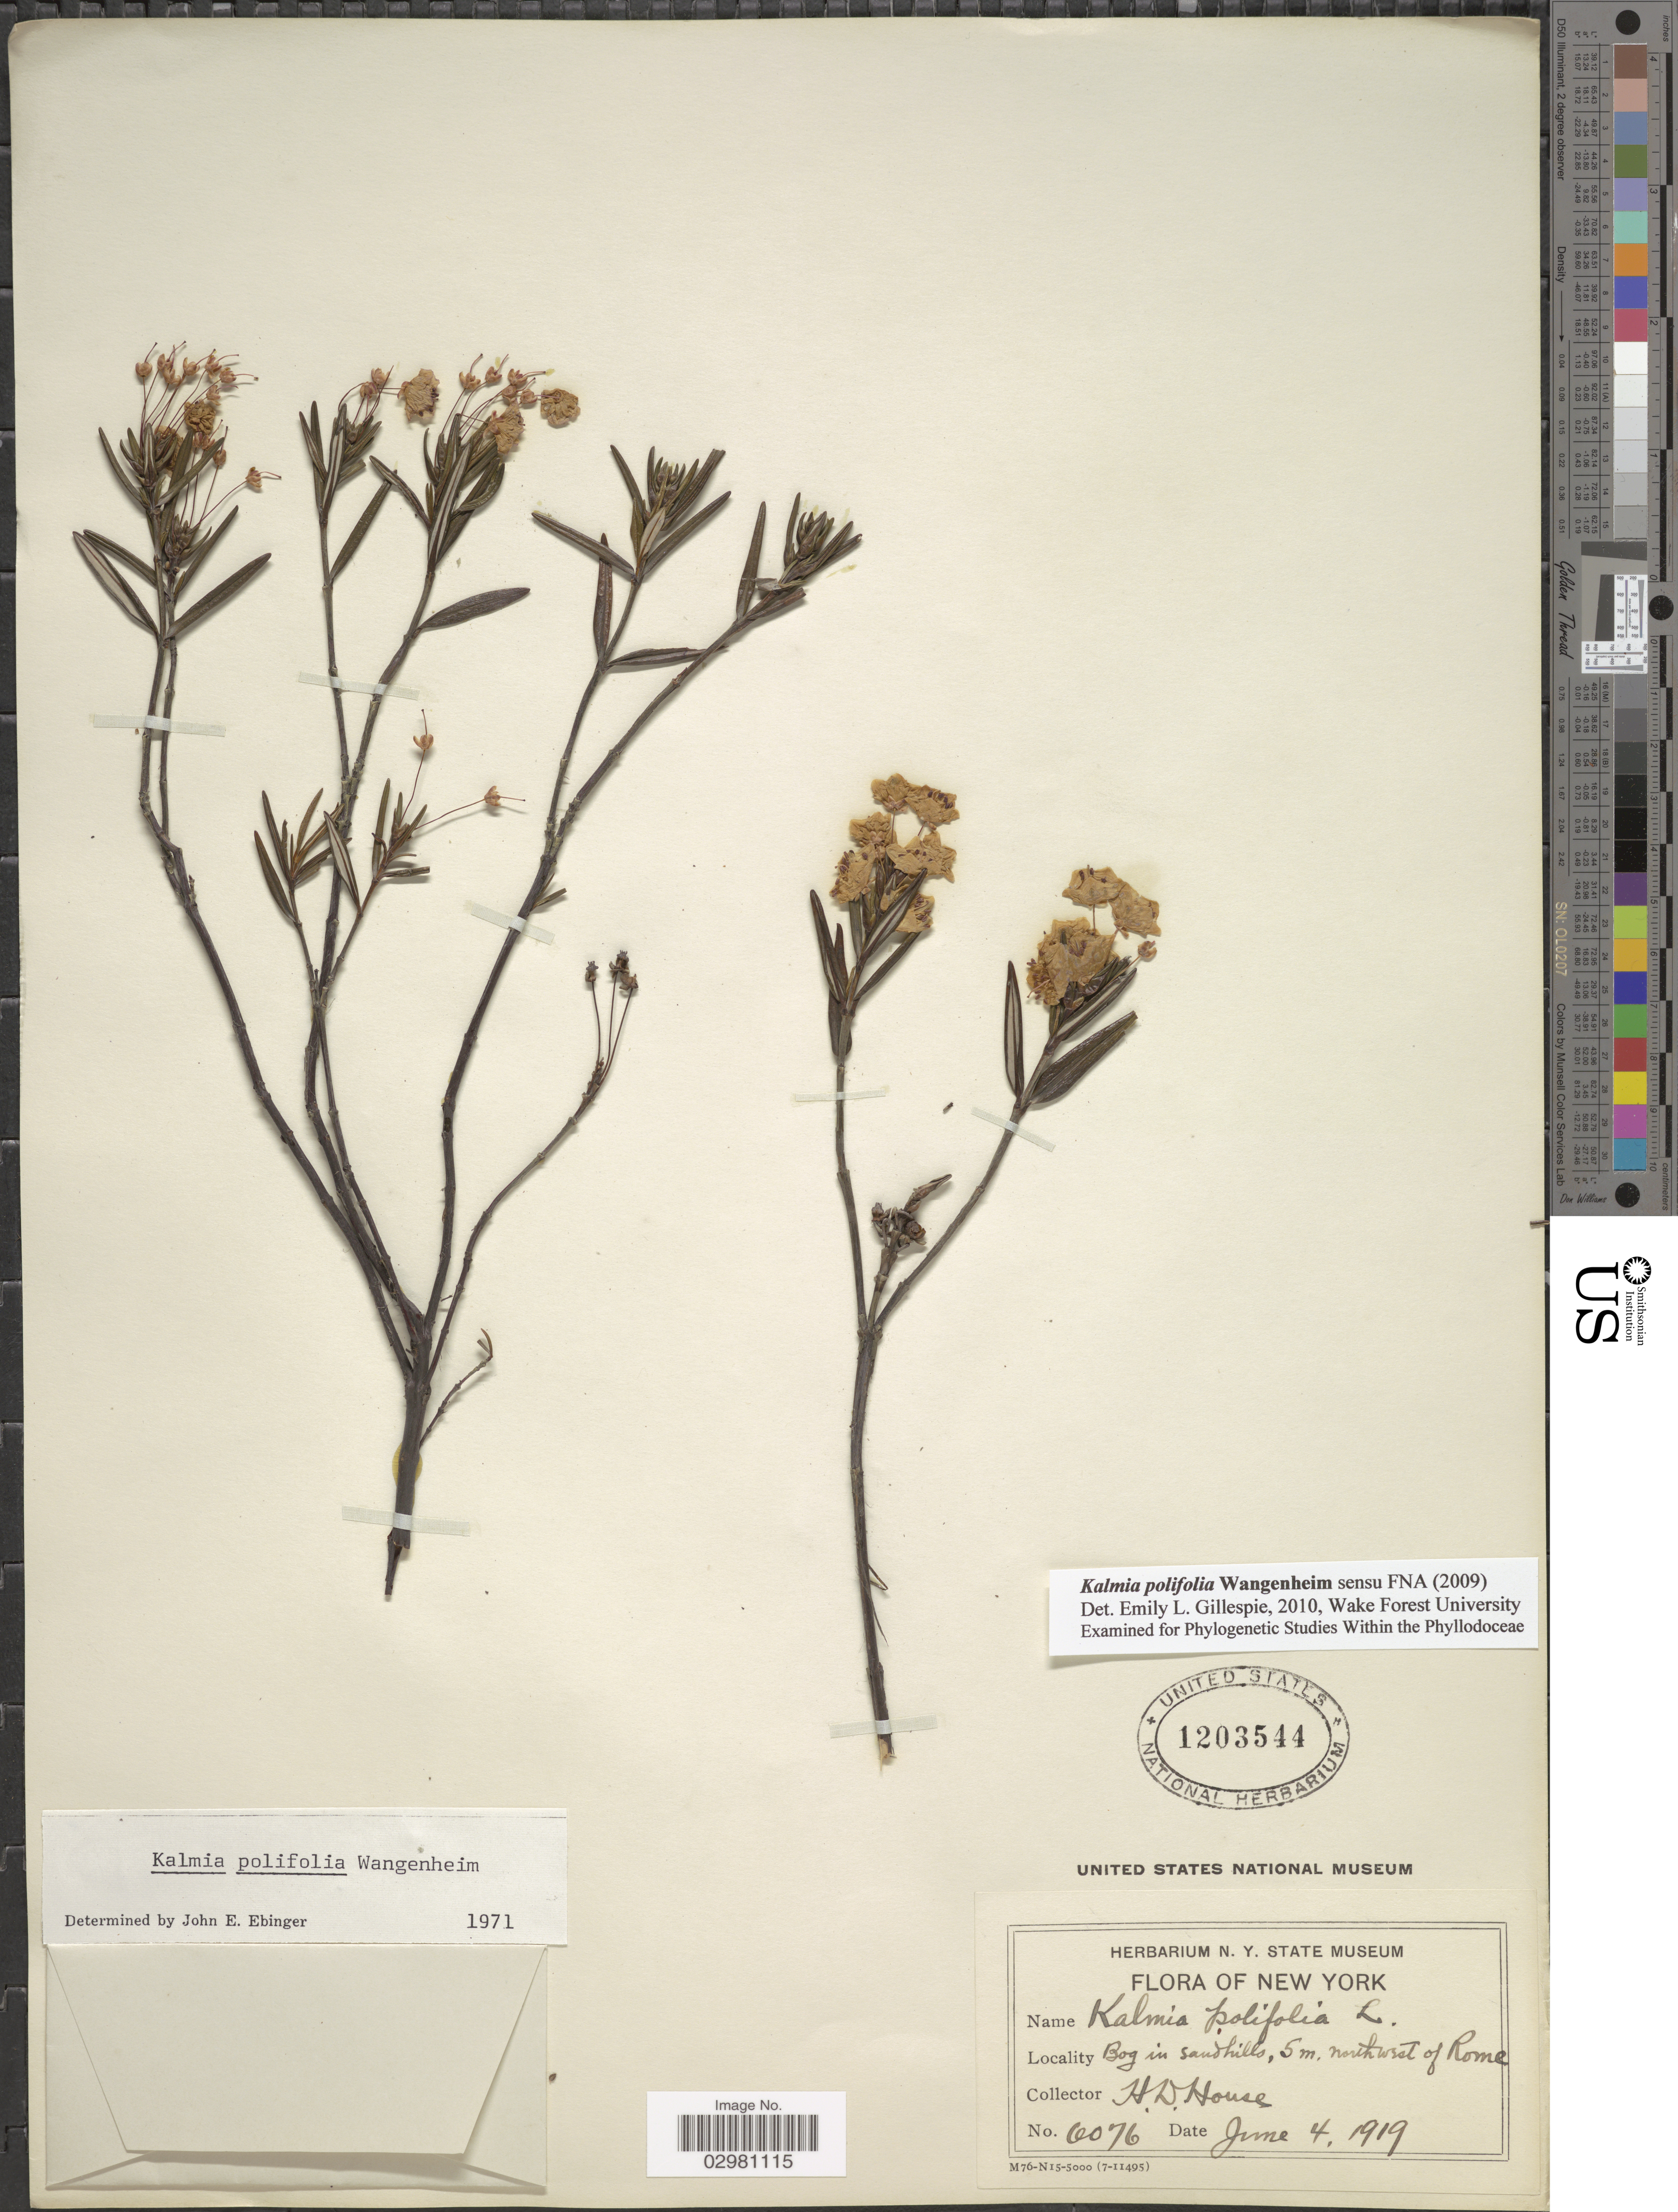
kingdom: Plantae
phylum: Tracheophyta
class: Magnoliopsida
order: Ericales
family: Ericaceae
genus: Kalmia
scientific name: Kalmia polifolia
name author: Wangenh.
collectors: H. D. House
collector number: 6076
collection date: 1919-06-04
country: United States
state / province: New York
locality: Bog in sandhills, 5 m. northwest of Rome.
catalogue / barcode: US 1203544